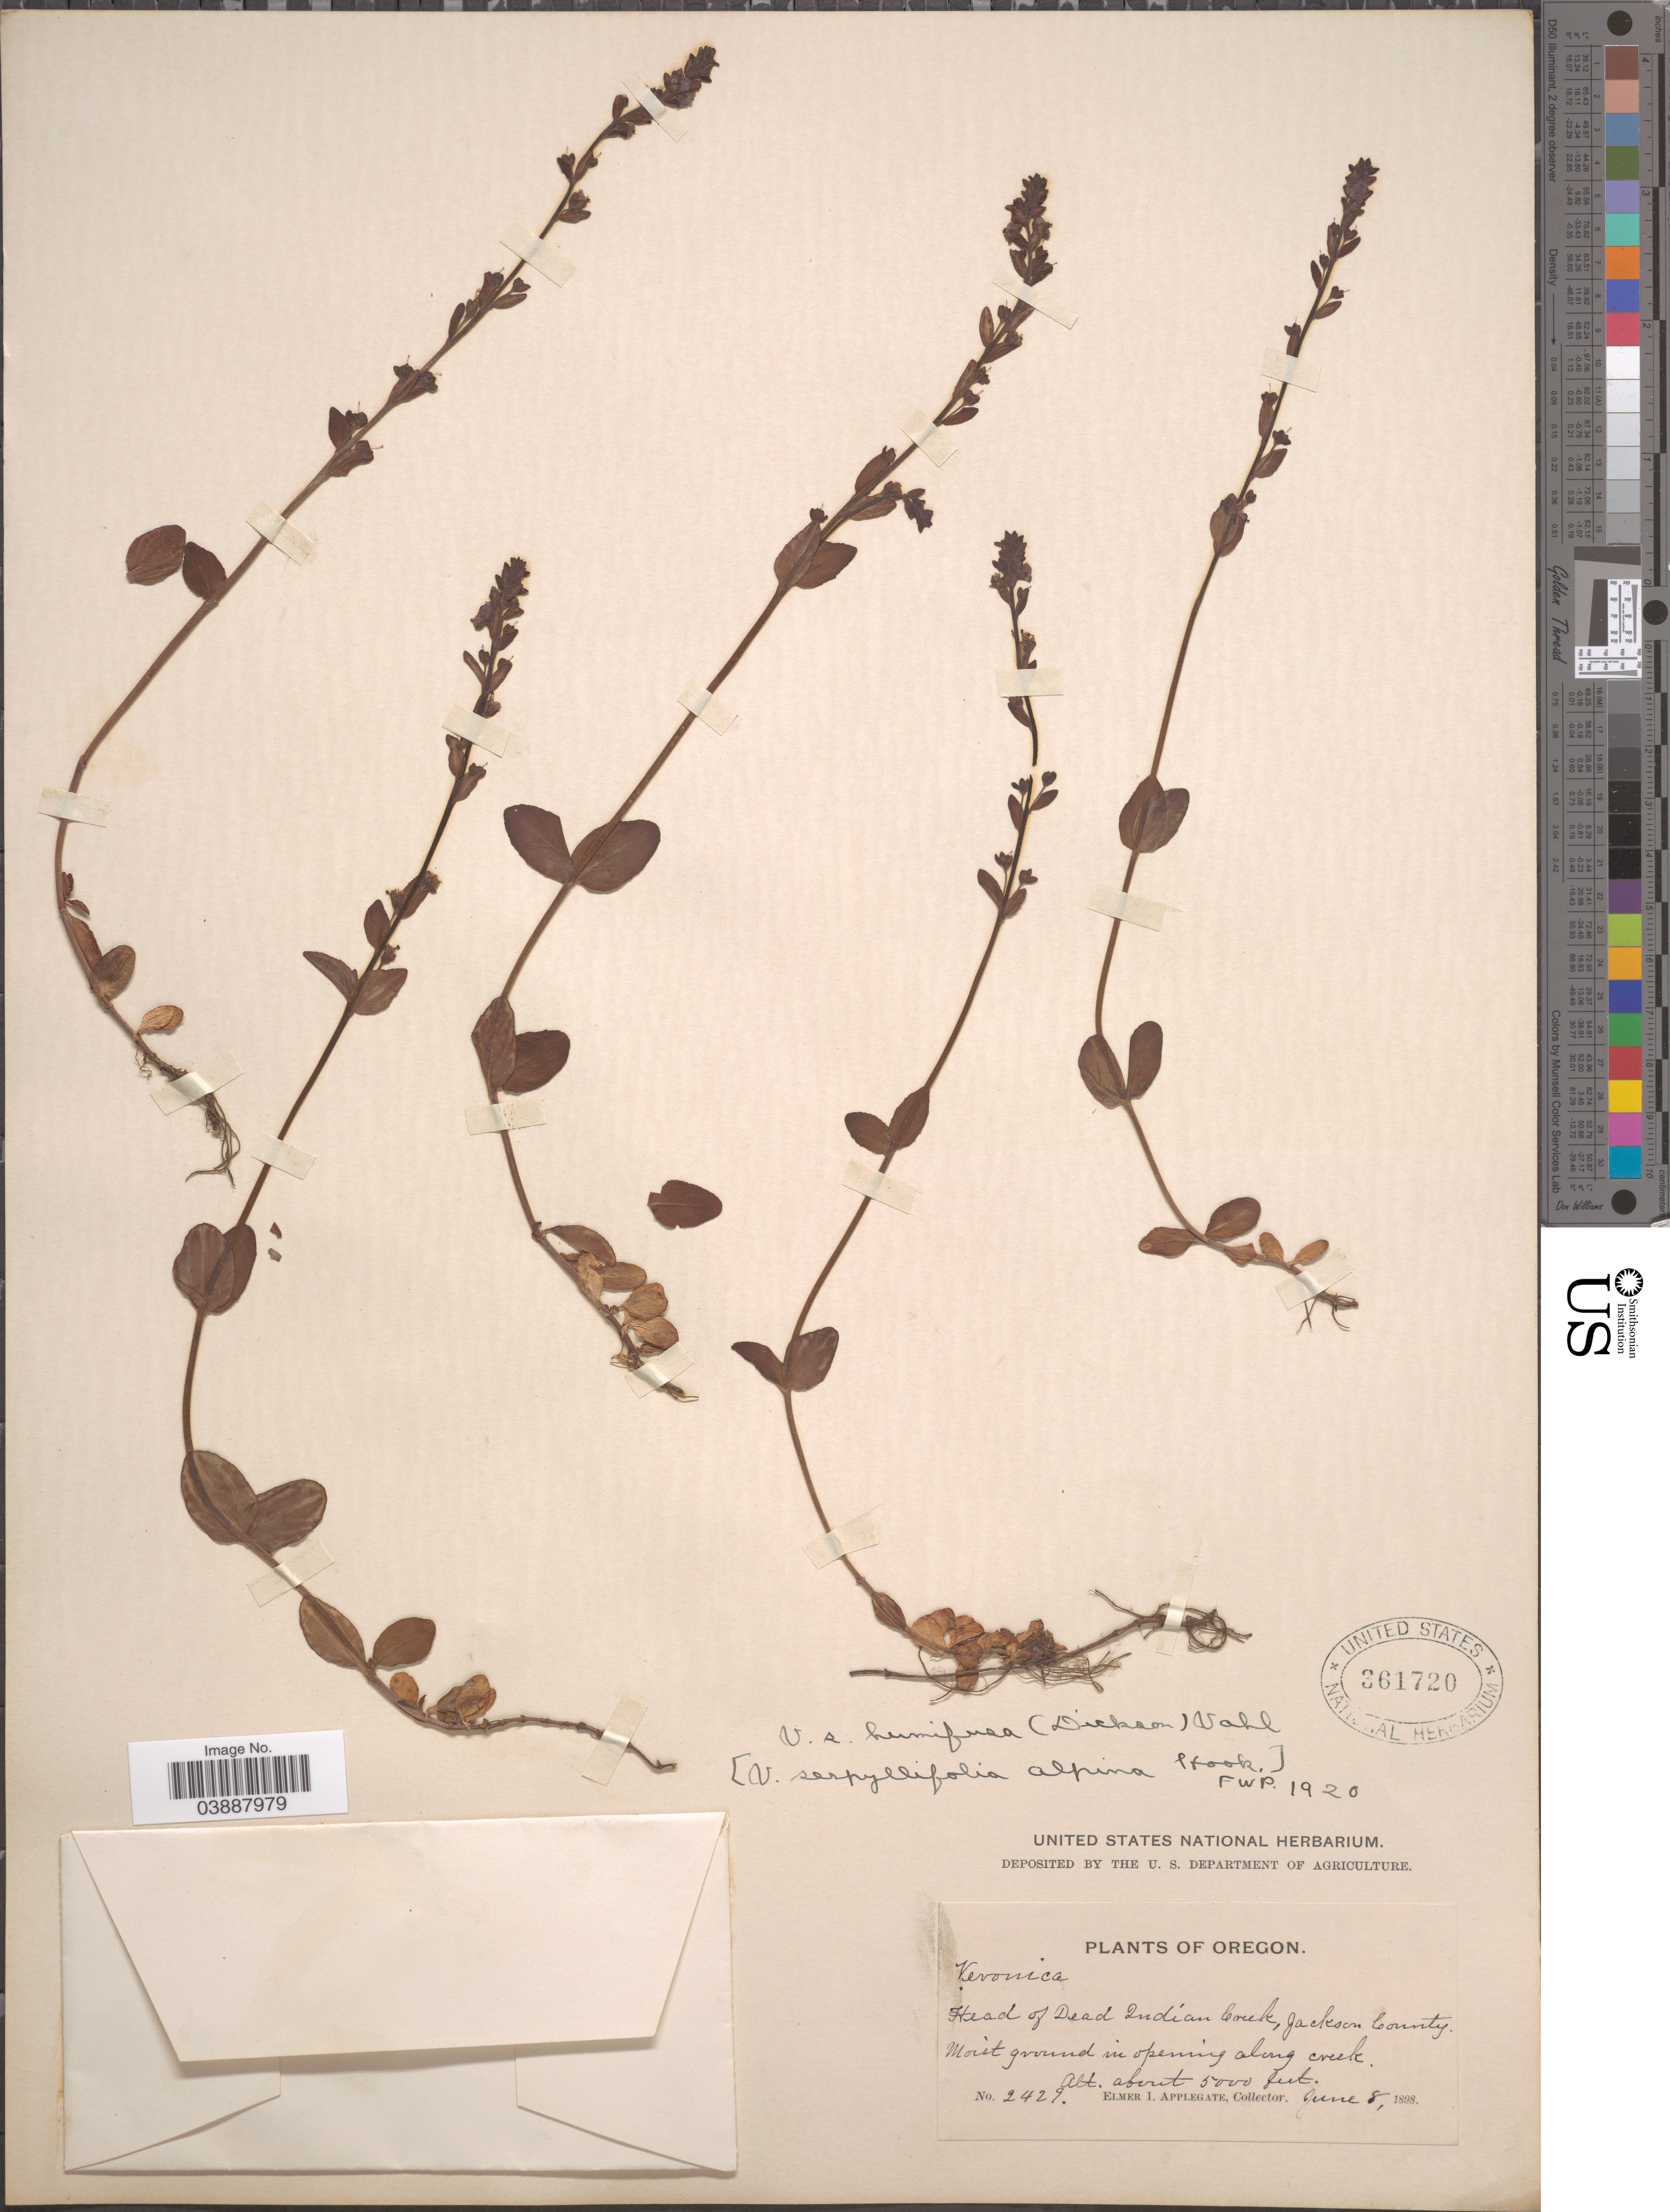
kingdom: Plantae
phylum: Tracheophyta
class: Magnoliopsida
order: Lamiales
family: Plantaginaceae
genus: Veronica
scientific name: Veronica serpyllifolia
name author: L.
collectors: E. I. Applegate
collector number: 2429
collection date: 1898-06-08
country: United States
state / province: Oregon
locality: Head of Dead Indian Creek, Jackson County. Moist ground in opening along creek.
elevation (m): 1524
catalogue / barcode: US 361720